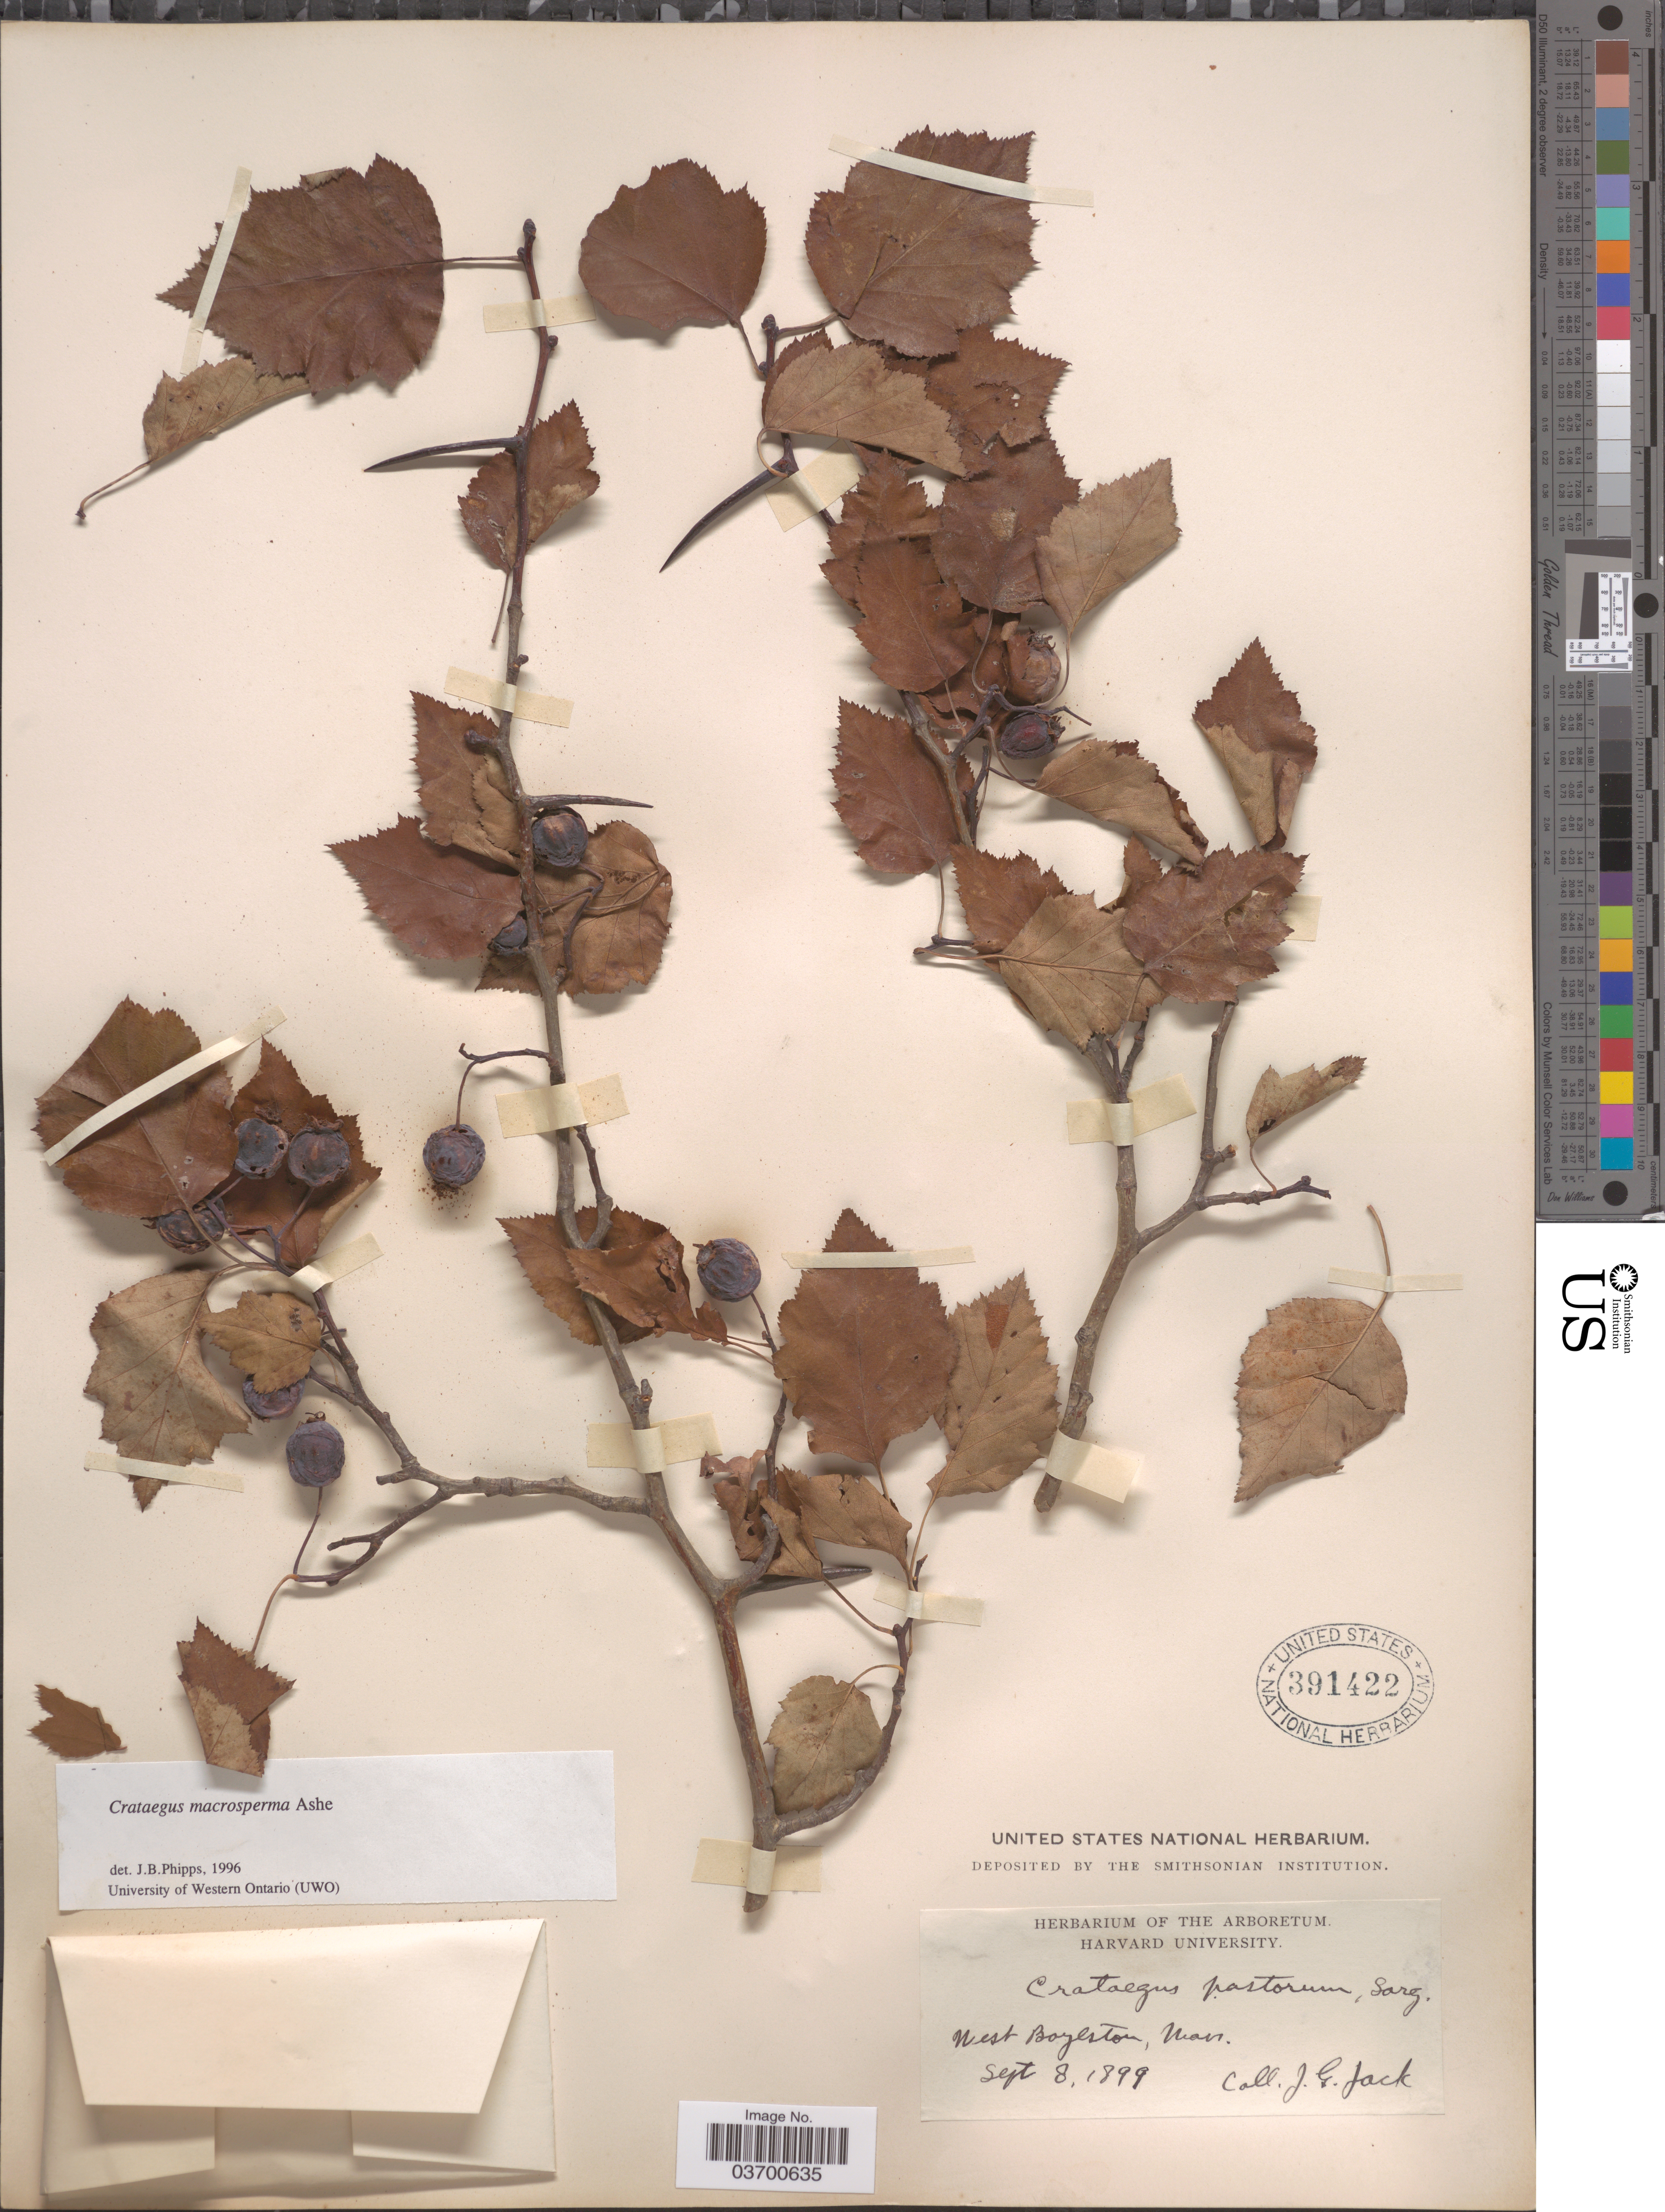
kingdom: Plantae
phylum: Tracheophyta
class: Magnoliopsida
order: Rosales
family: Rosaceae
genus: Crataegus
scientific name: Crataegus macrosperma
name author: Ashe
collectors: J. G. Jack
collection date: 1899-09-08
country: United States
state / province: Massachusetts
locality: West Boylsten.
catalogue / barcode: US 391422